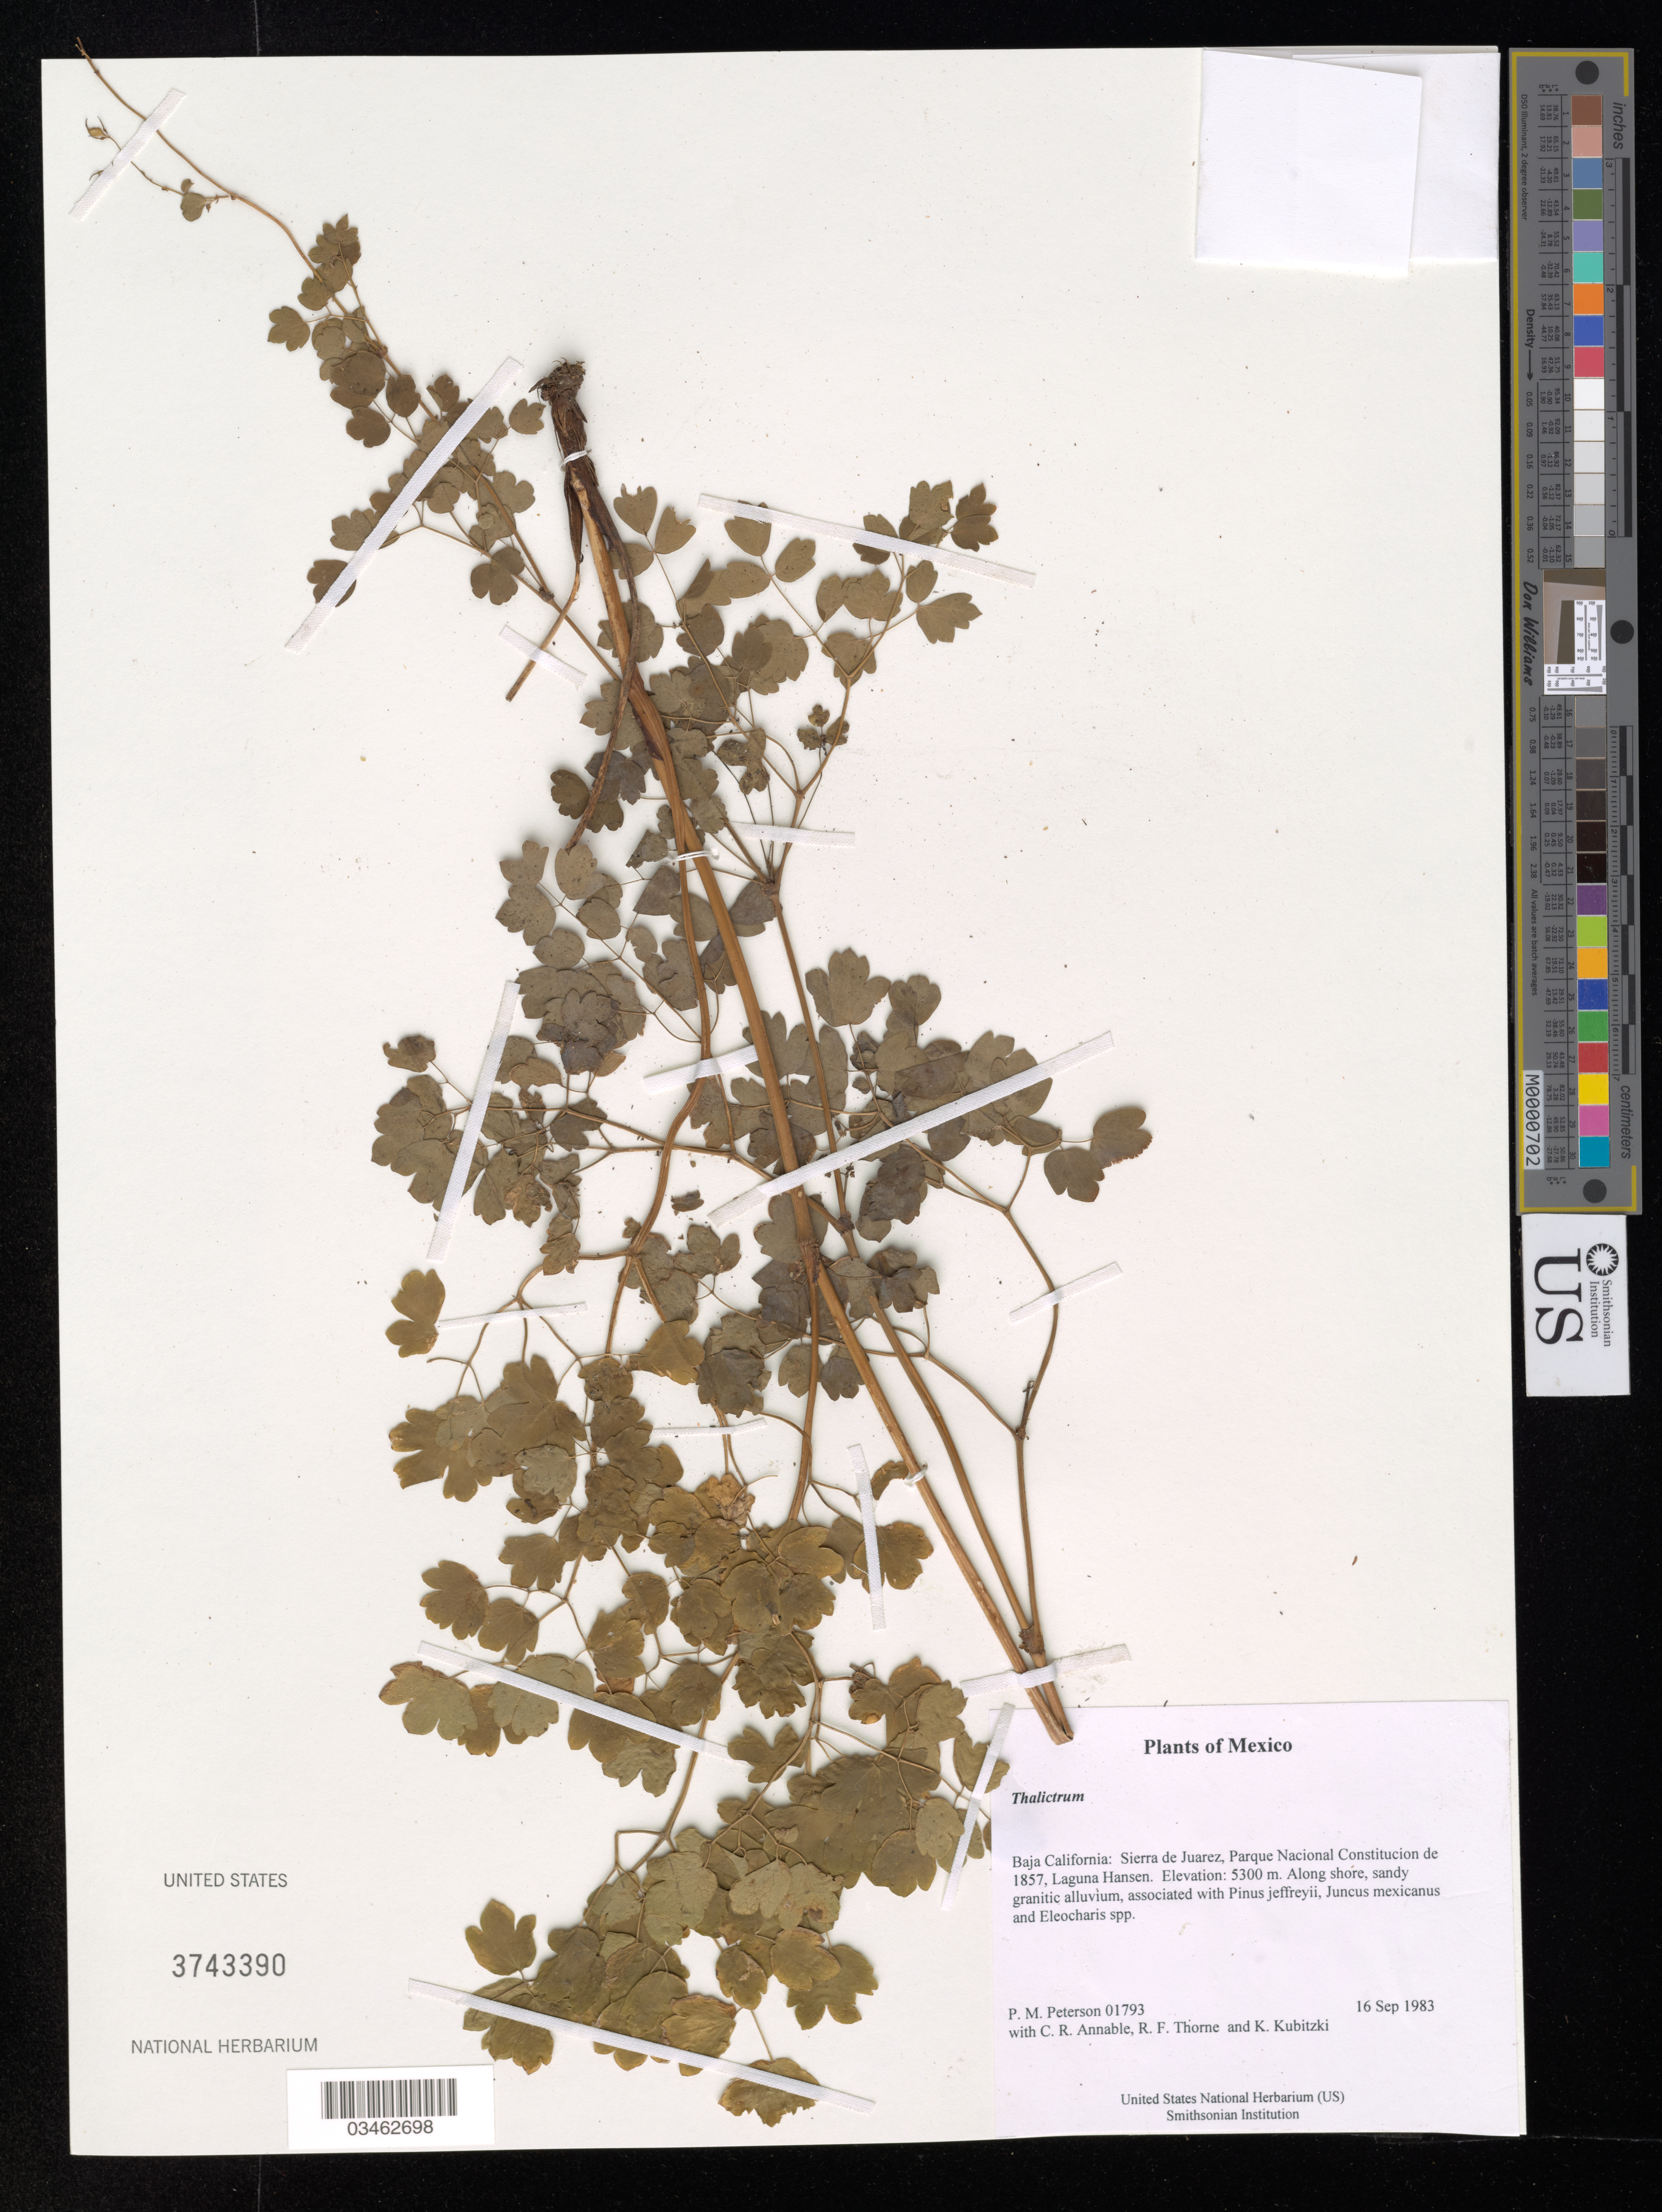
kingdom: Plantae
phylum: Tracheophyta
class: Magnoliopsida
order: Ranunculales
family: Ranunculaceae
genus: Thalictrum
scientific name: Thalictrum sp.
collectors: P. M. Peterson, C. R. Annable, R. F. Thorne & K. Kubitzki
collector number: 01793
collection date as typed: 16 Sep 1983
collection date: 1983-09-16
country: Mexico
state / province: Baja California Norte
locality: Sierra de Juarez, Parque Nacional Constitucion de 1857, Laguna Hansen.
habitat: Along shore, sandy granitic alluvium, associated with Pinus jeffreyii, Juncus mexicanus and Eleocharis spp.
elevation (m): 5300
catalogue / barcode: US 3743390